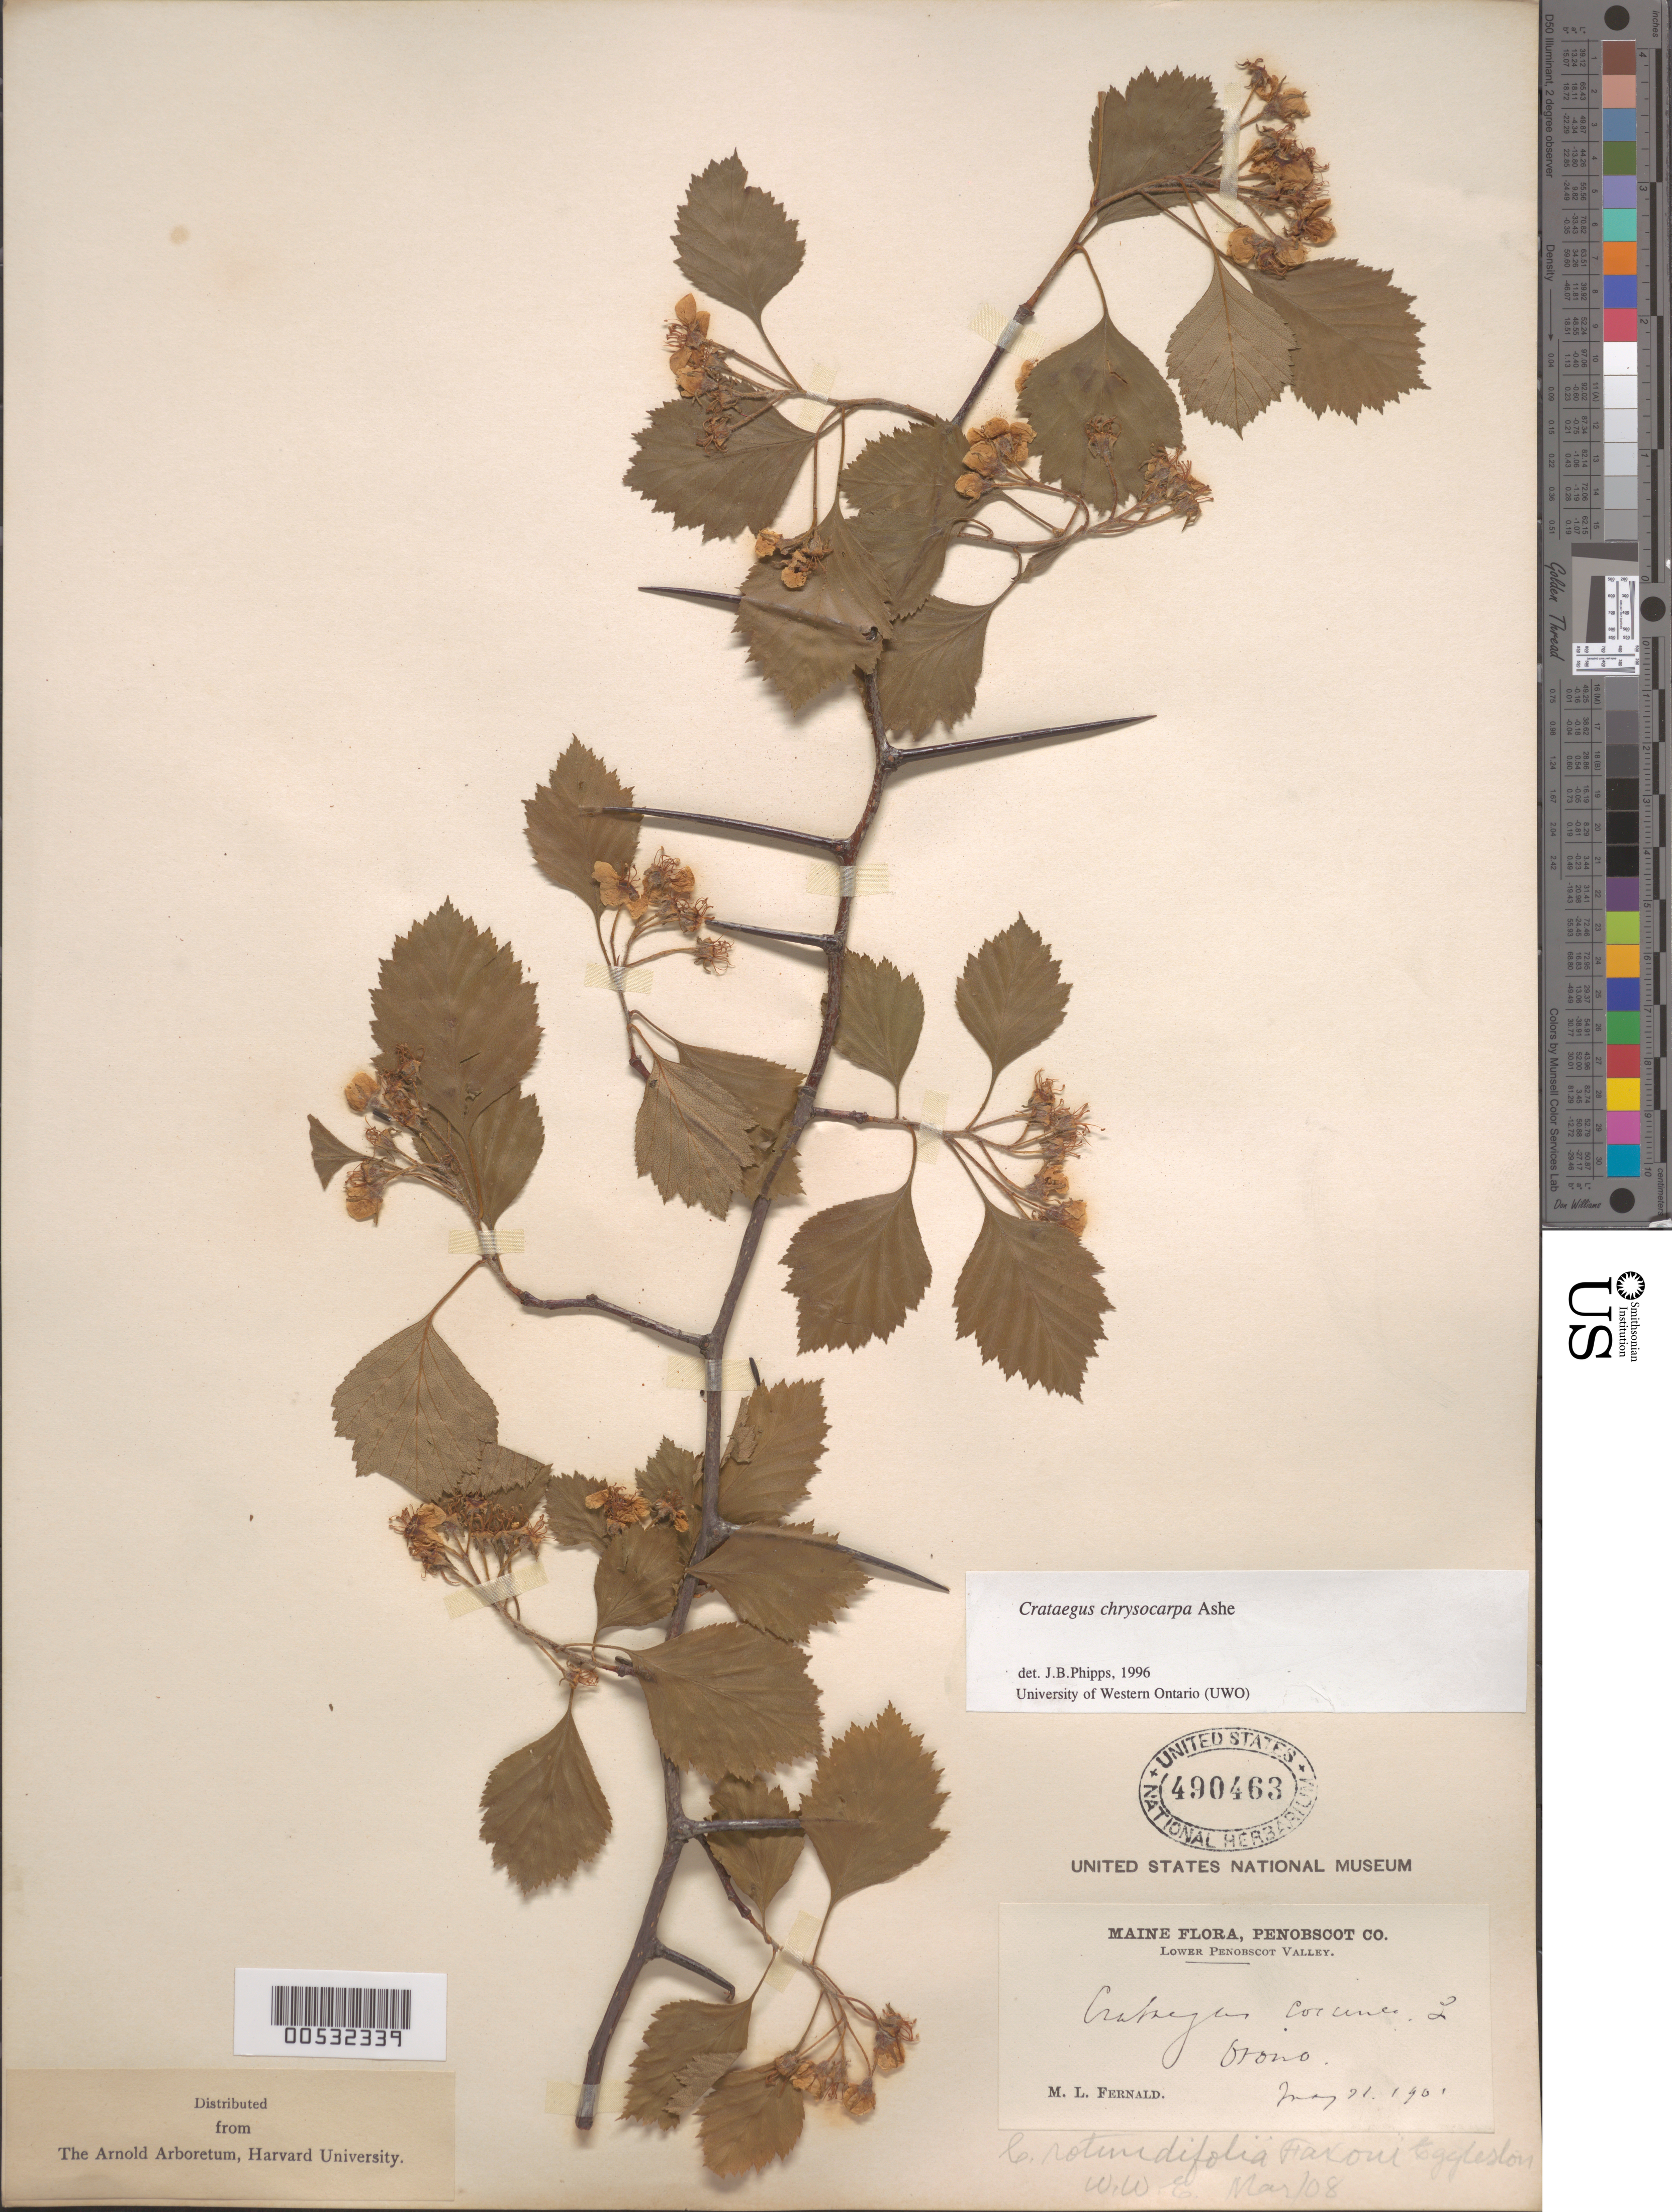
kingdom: Plantae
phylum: Tracheophyta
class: Magnoliopsida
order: Rosales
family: Rosaceae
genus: Crataegus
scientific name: Crataegus chrysocarpa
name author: Ashe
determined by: Phipps, James B., (UWO), University of Western Ontario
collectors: M. L. Fernald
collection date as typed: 21 May 1901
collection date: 1901-05-21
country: United States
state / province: Maine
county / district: Penobscot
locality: Orono, Lower Penobscot Valley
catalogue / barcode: US 490463